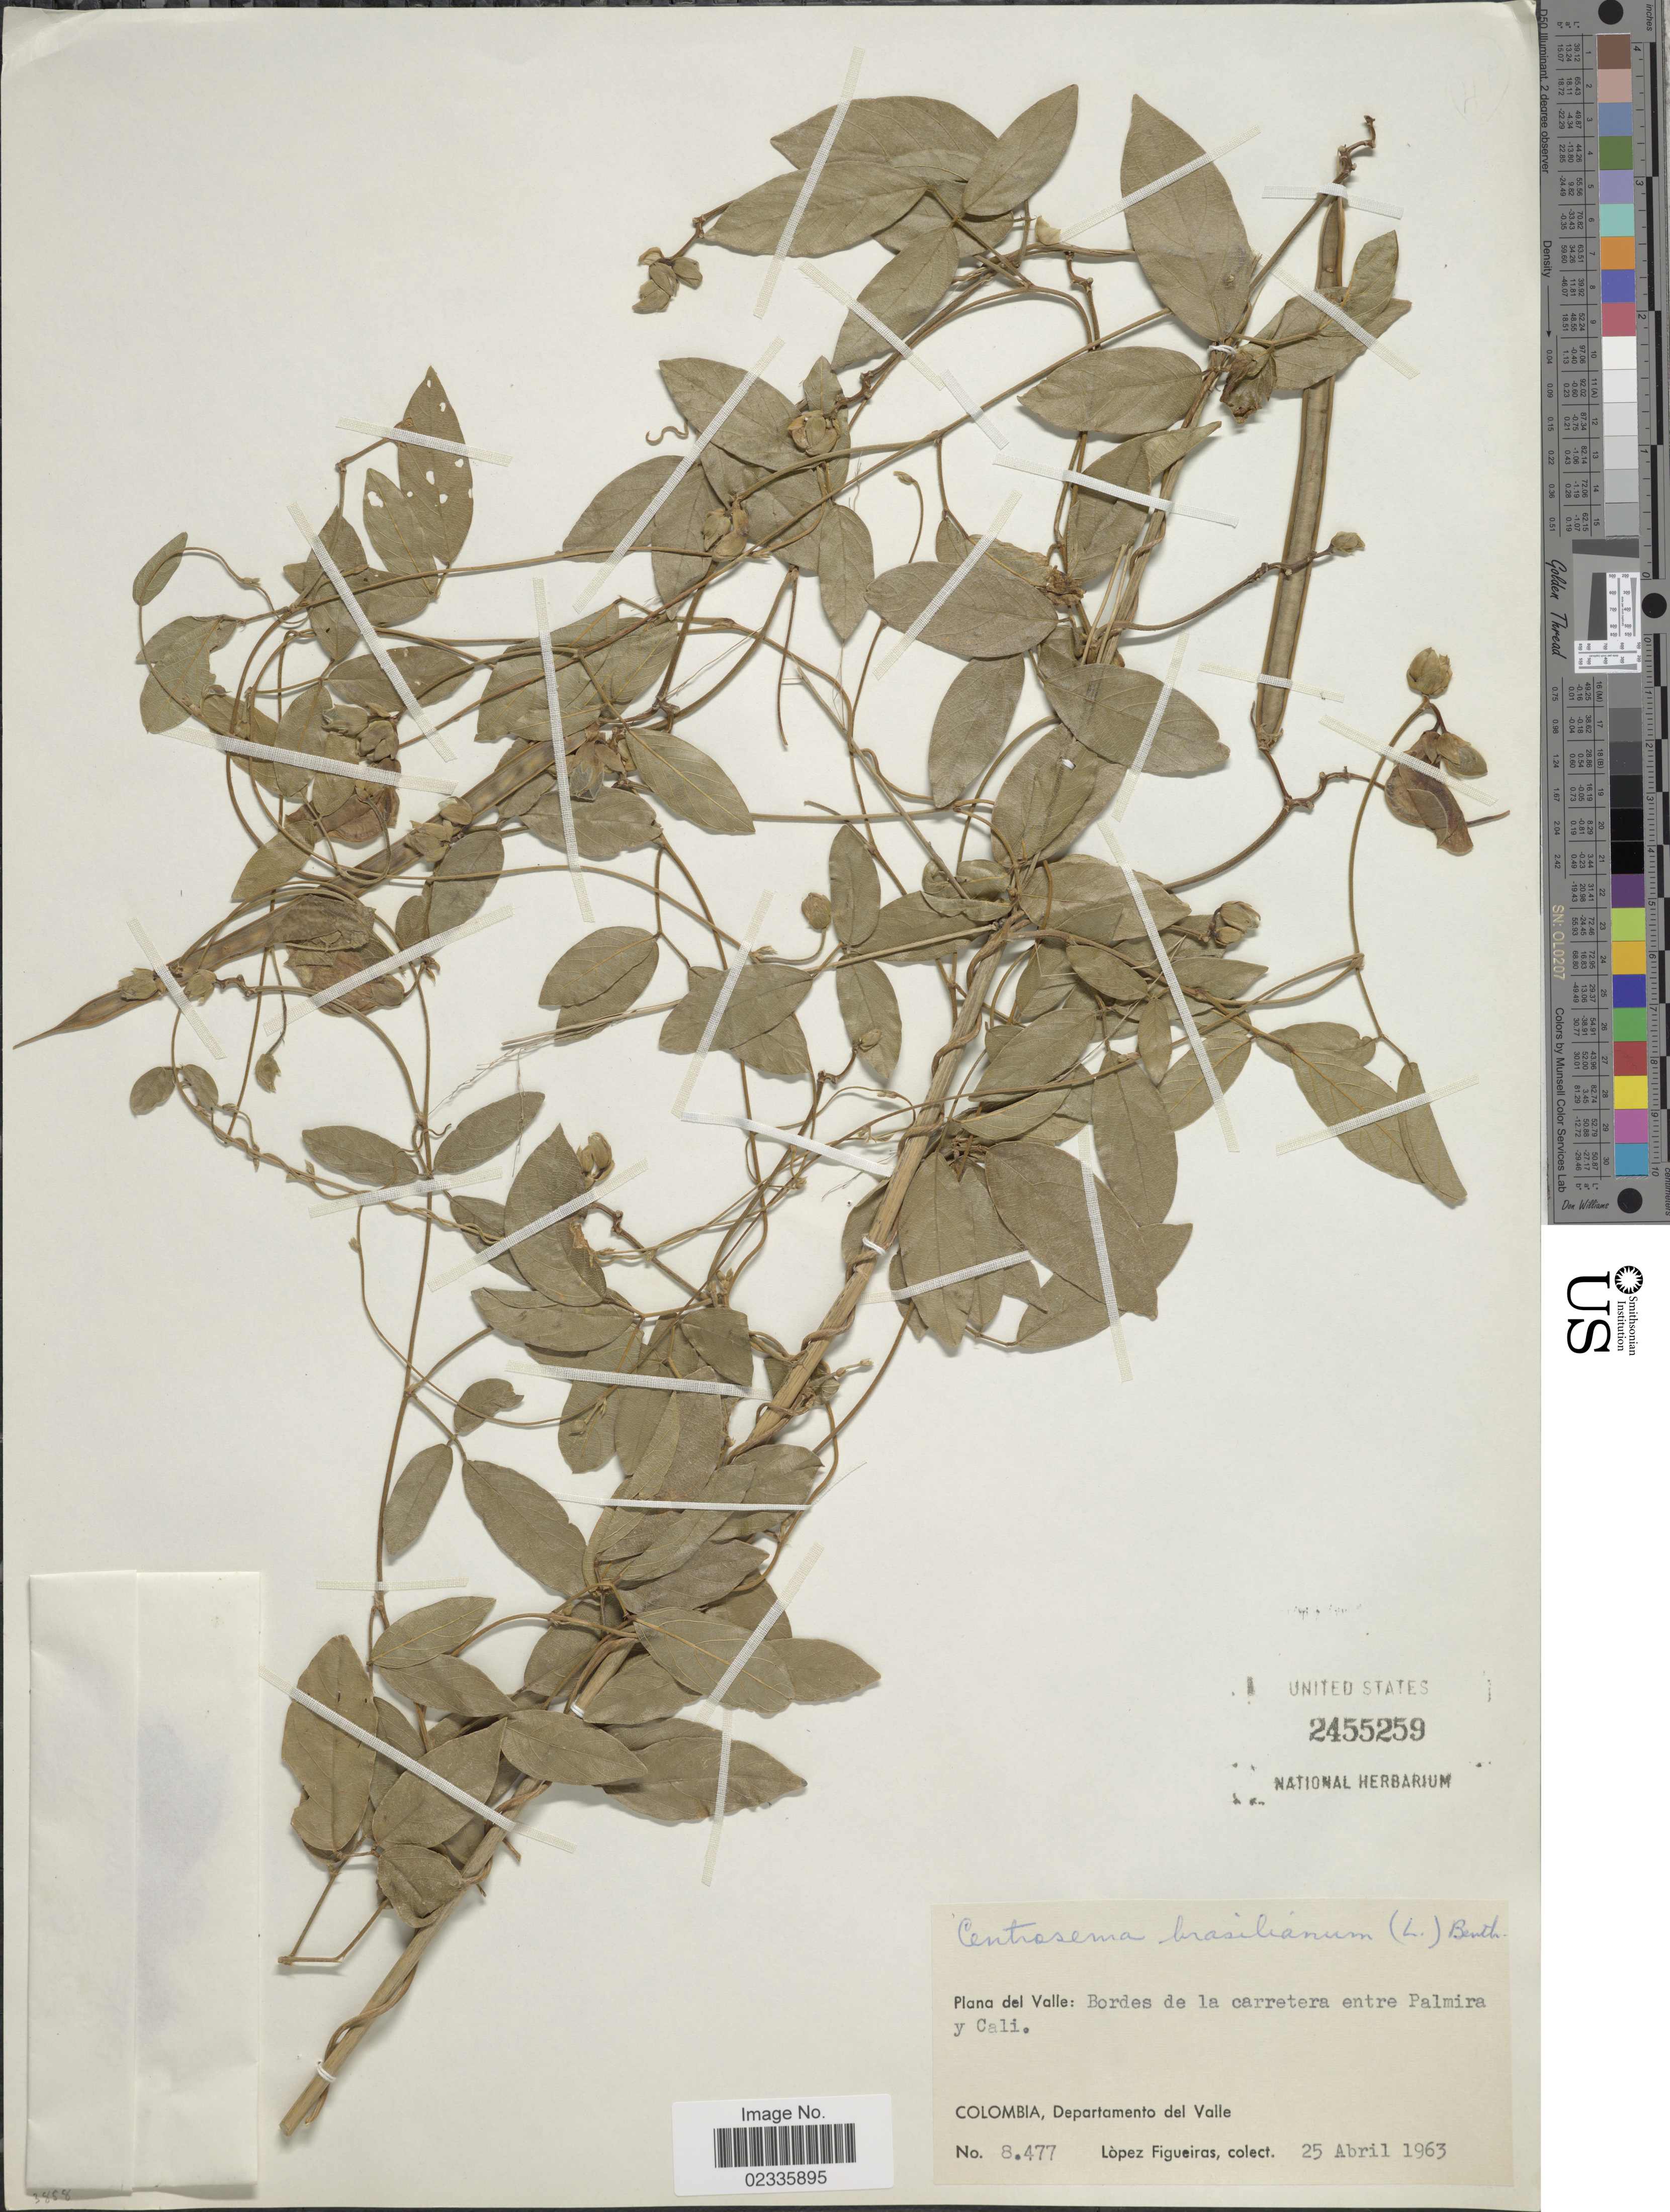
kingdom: Plantae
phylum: Tracheophyta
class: Magnoliopsida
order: Fabales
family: Fabaceae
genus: Centrosema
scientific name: Centrosema brasilianum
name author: (L.) Benth.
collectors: M. López Figueiras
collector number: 8477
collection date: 1963-04-25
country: Colombia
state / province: Valle del Cauca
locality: Valle: Bordes de la carretera entre Palmira y Cali.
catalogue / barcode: US 2455259